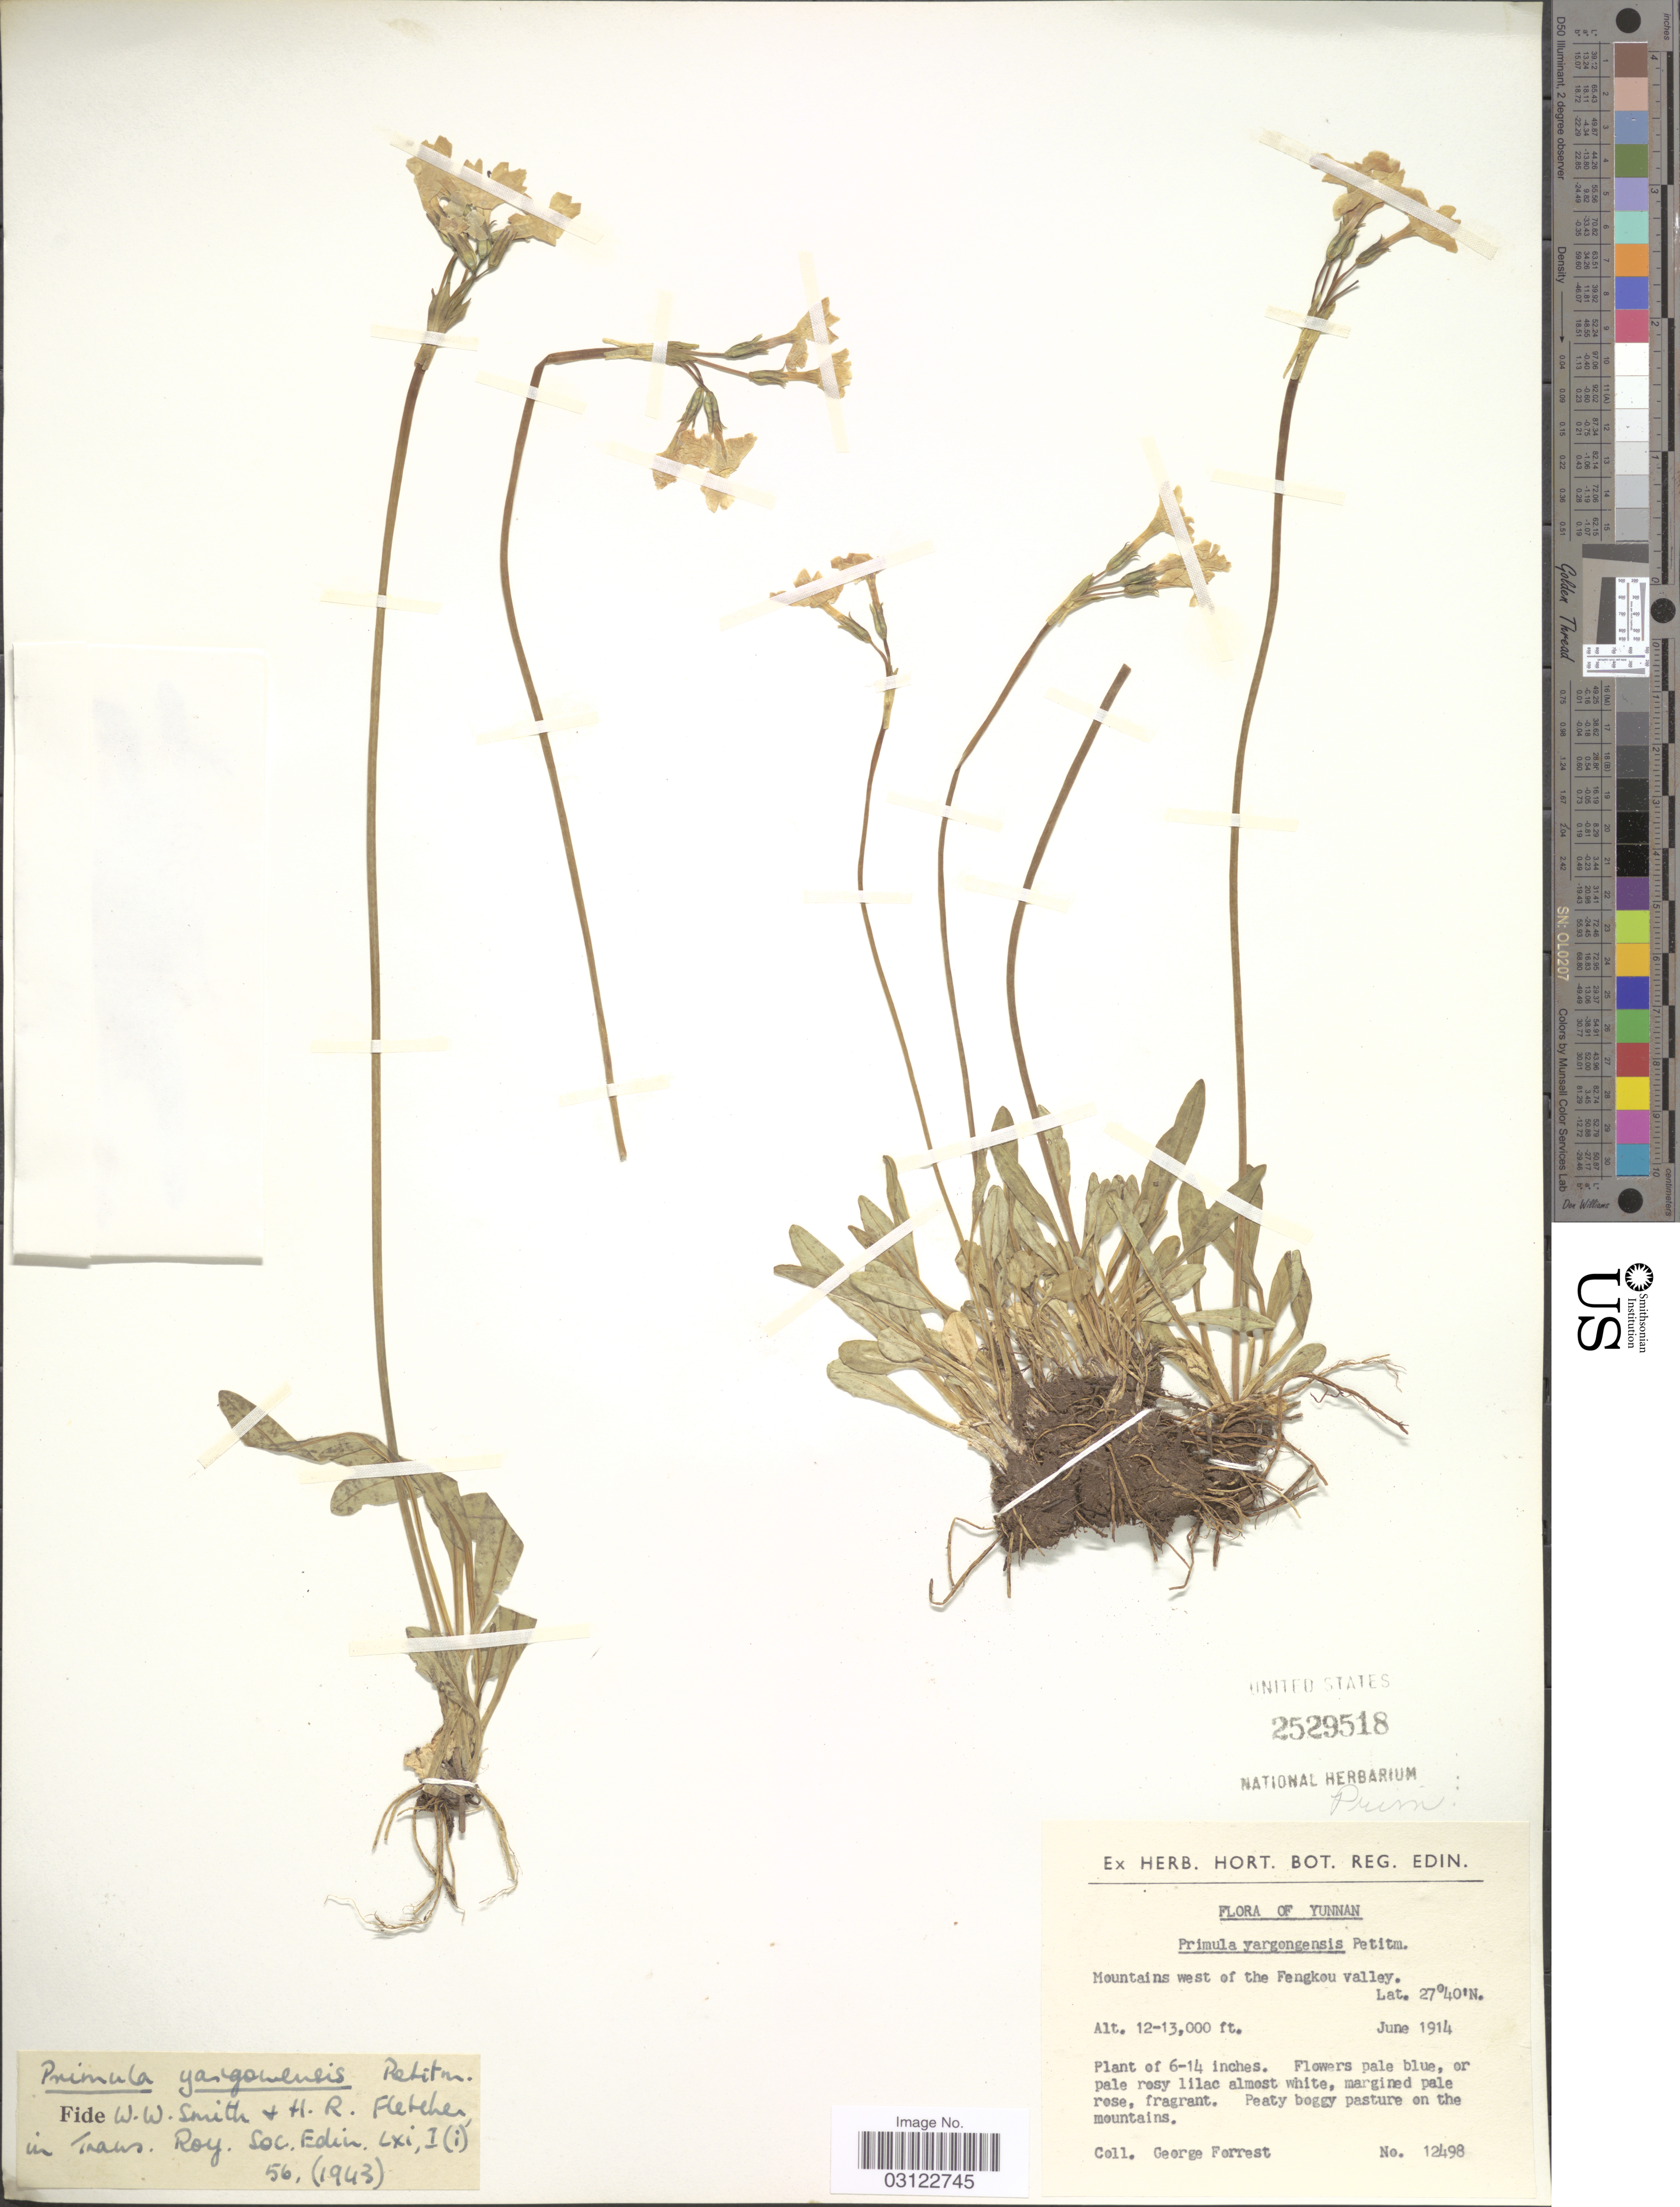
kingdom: Plantae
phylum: Tracheophyta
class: Magnoliopsida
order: Ericales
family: Primulaceae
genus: Primula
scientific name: Primula yargongensis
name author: Petitm.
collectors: G. Forrest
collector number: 12498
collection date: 1914-06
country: China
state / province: Yunnan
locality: Mountains west at the Fengkou valley.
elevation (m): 3658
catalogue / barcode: US 2529518